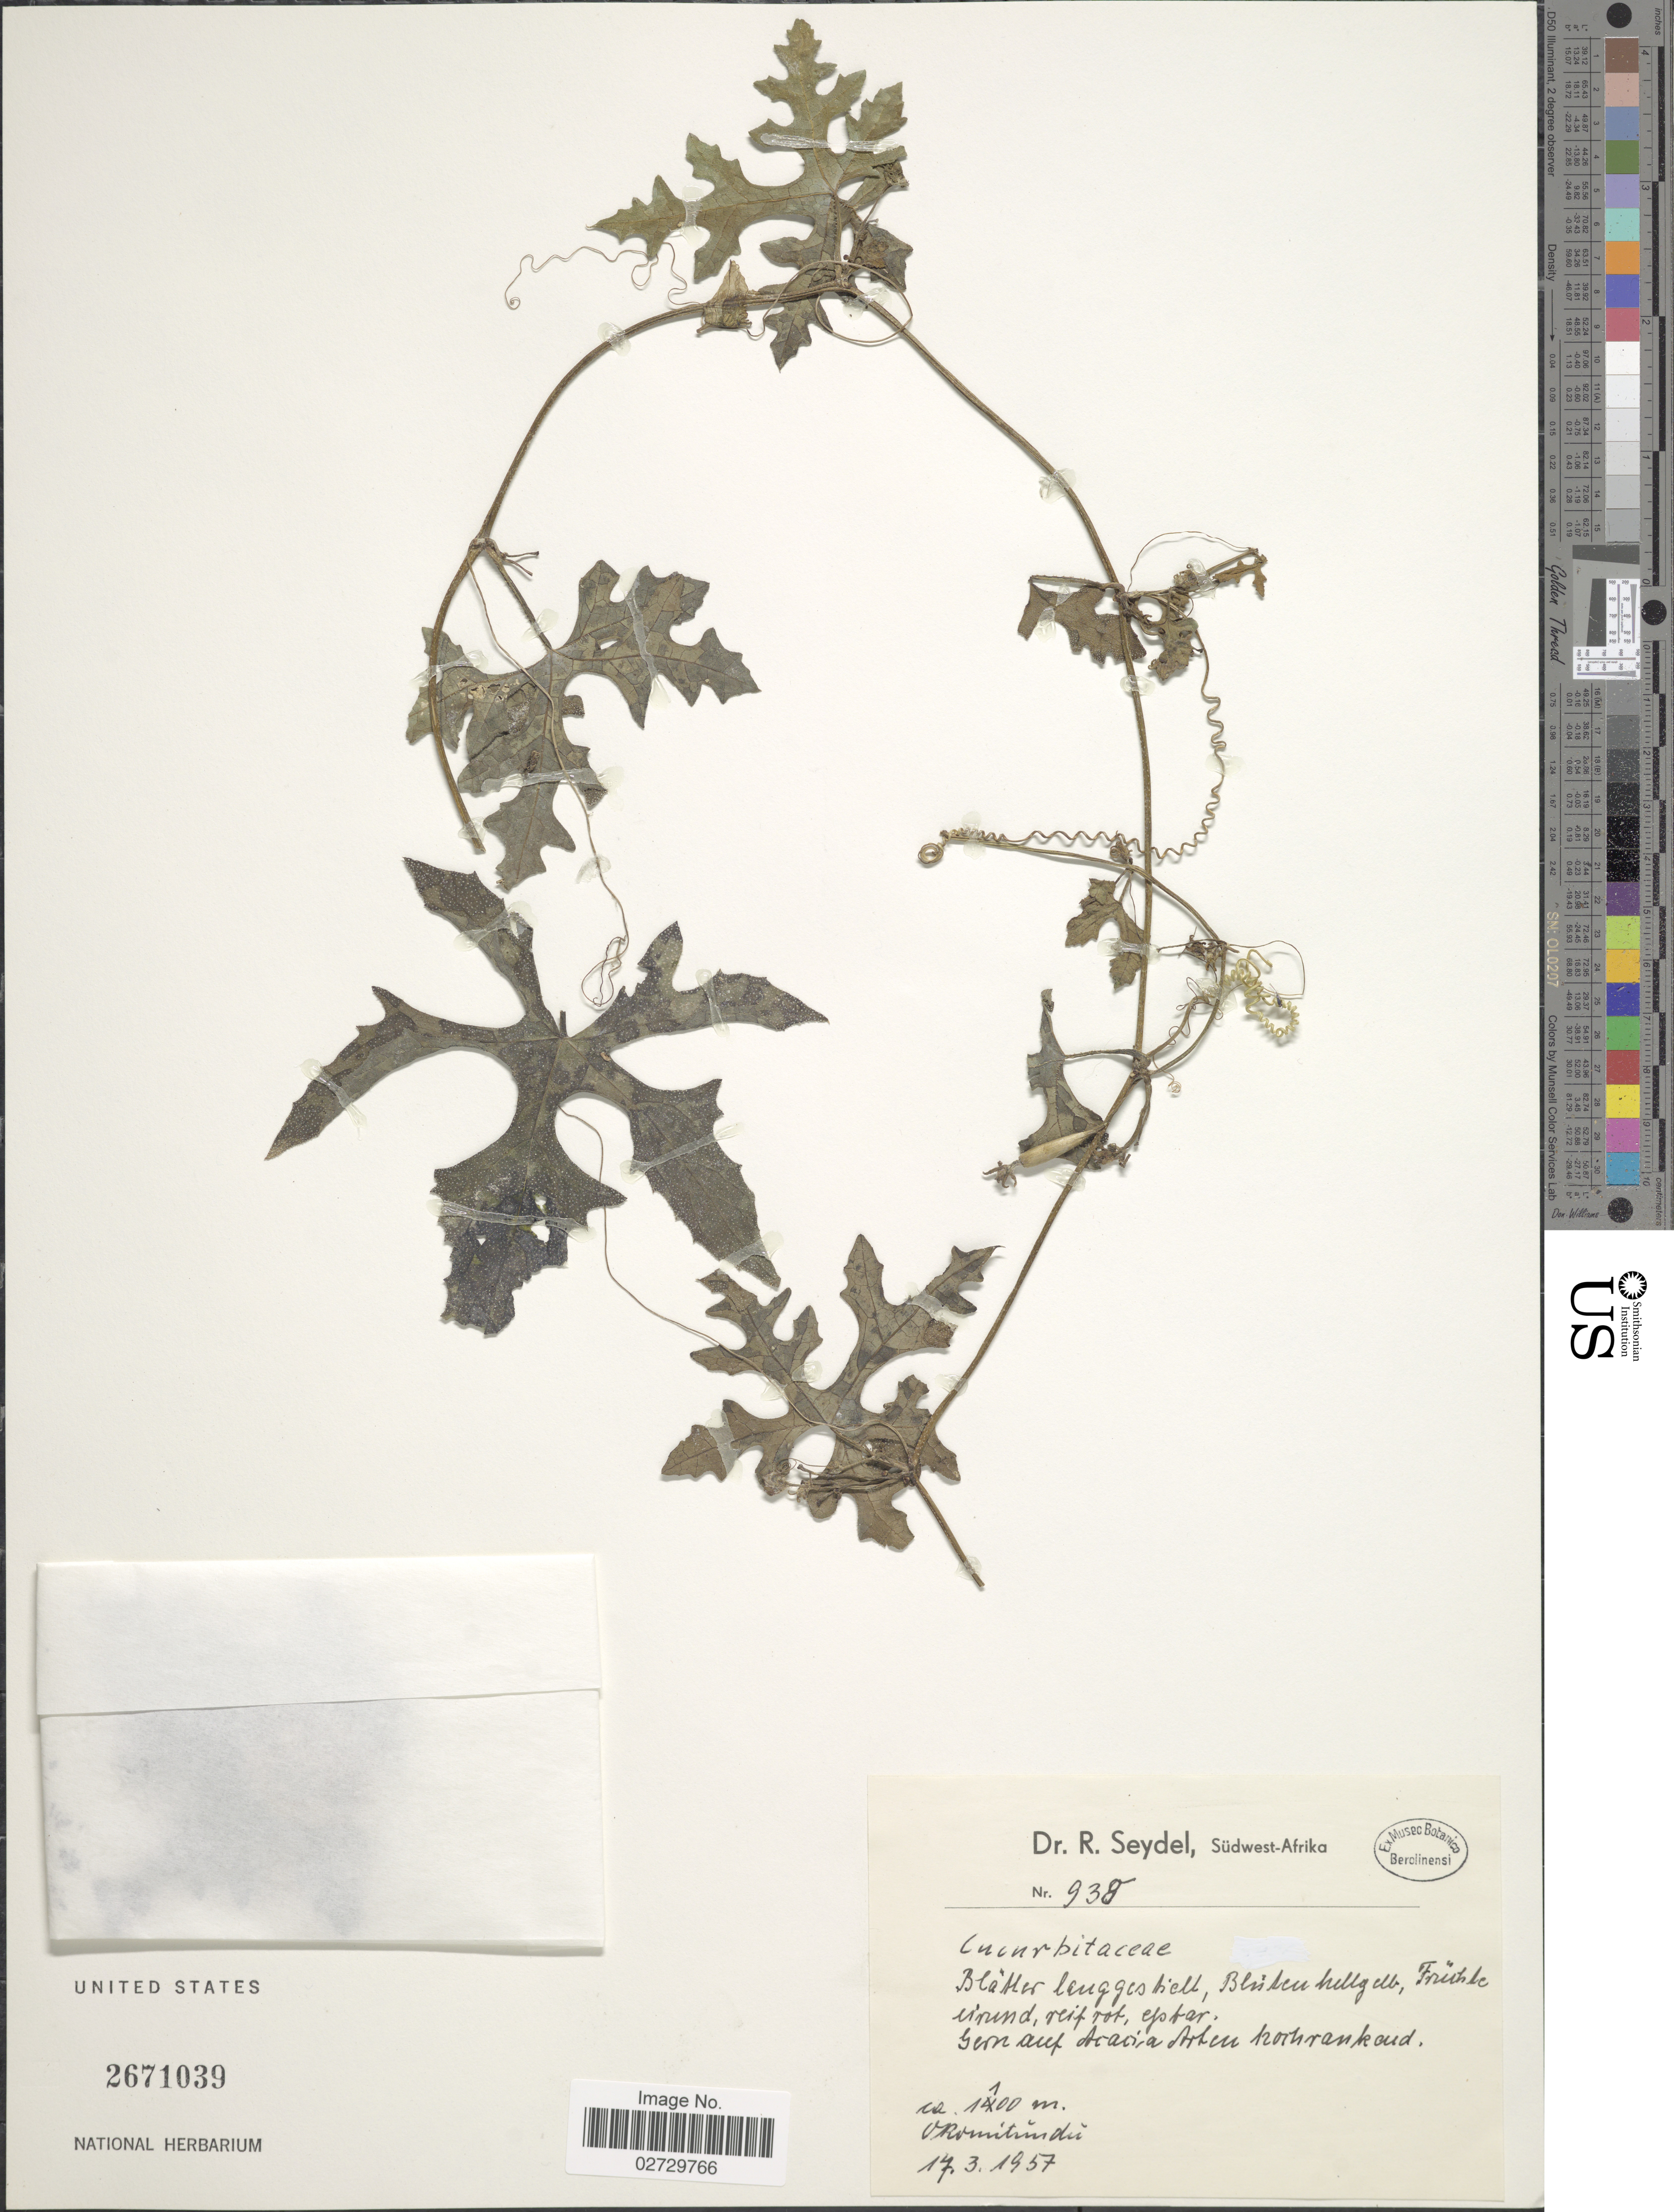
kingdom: Plantae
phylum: Tracheophyta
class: Magnoliopsida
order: Cucurbitales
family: Cucurbitaceae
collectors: R. Seydel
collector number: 938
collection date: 1957-03-17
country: Namibia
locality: Sudwest- Afrika. Okomitundu.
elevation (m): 1100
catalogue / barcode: US 2671039